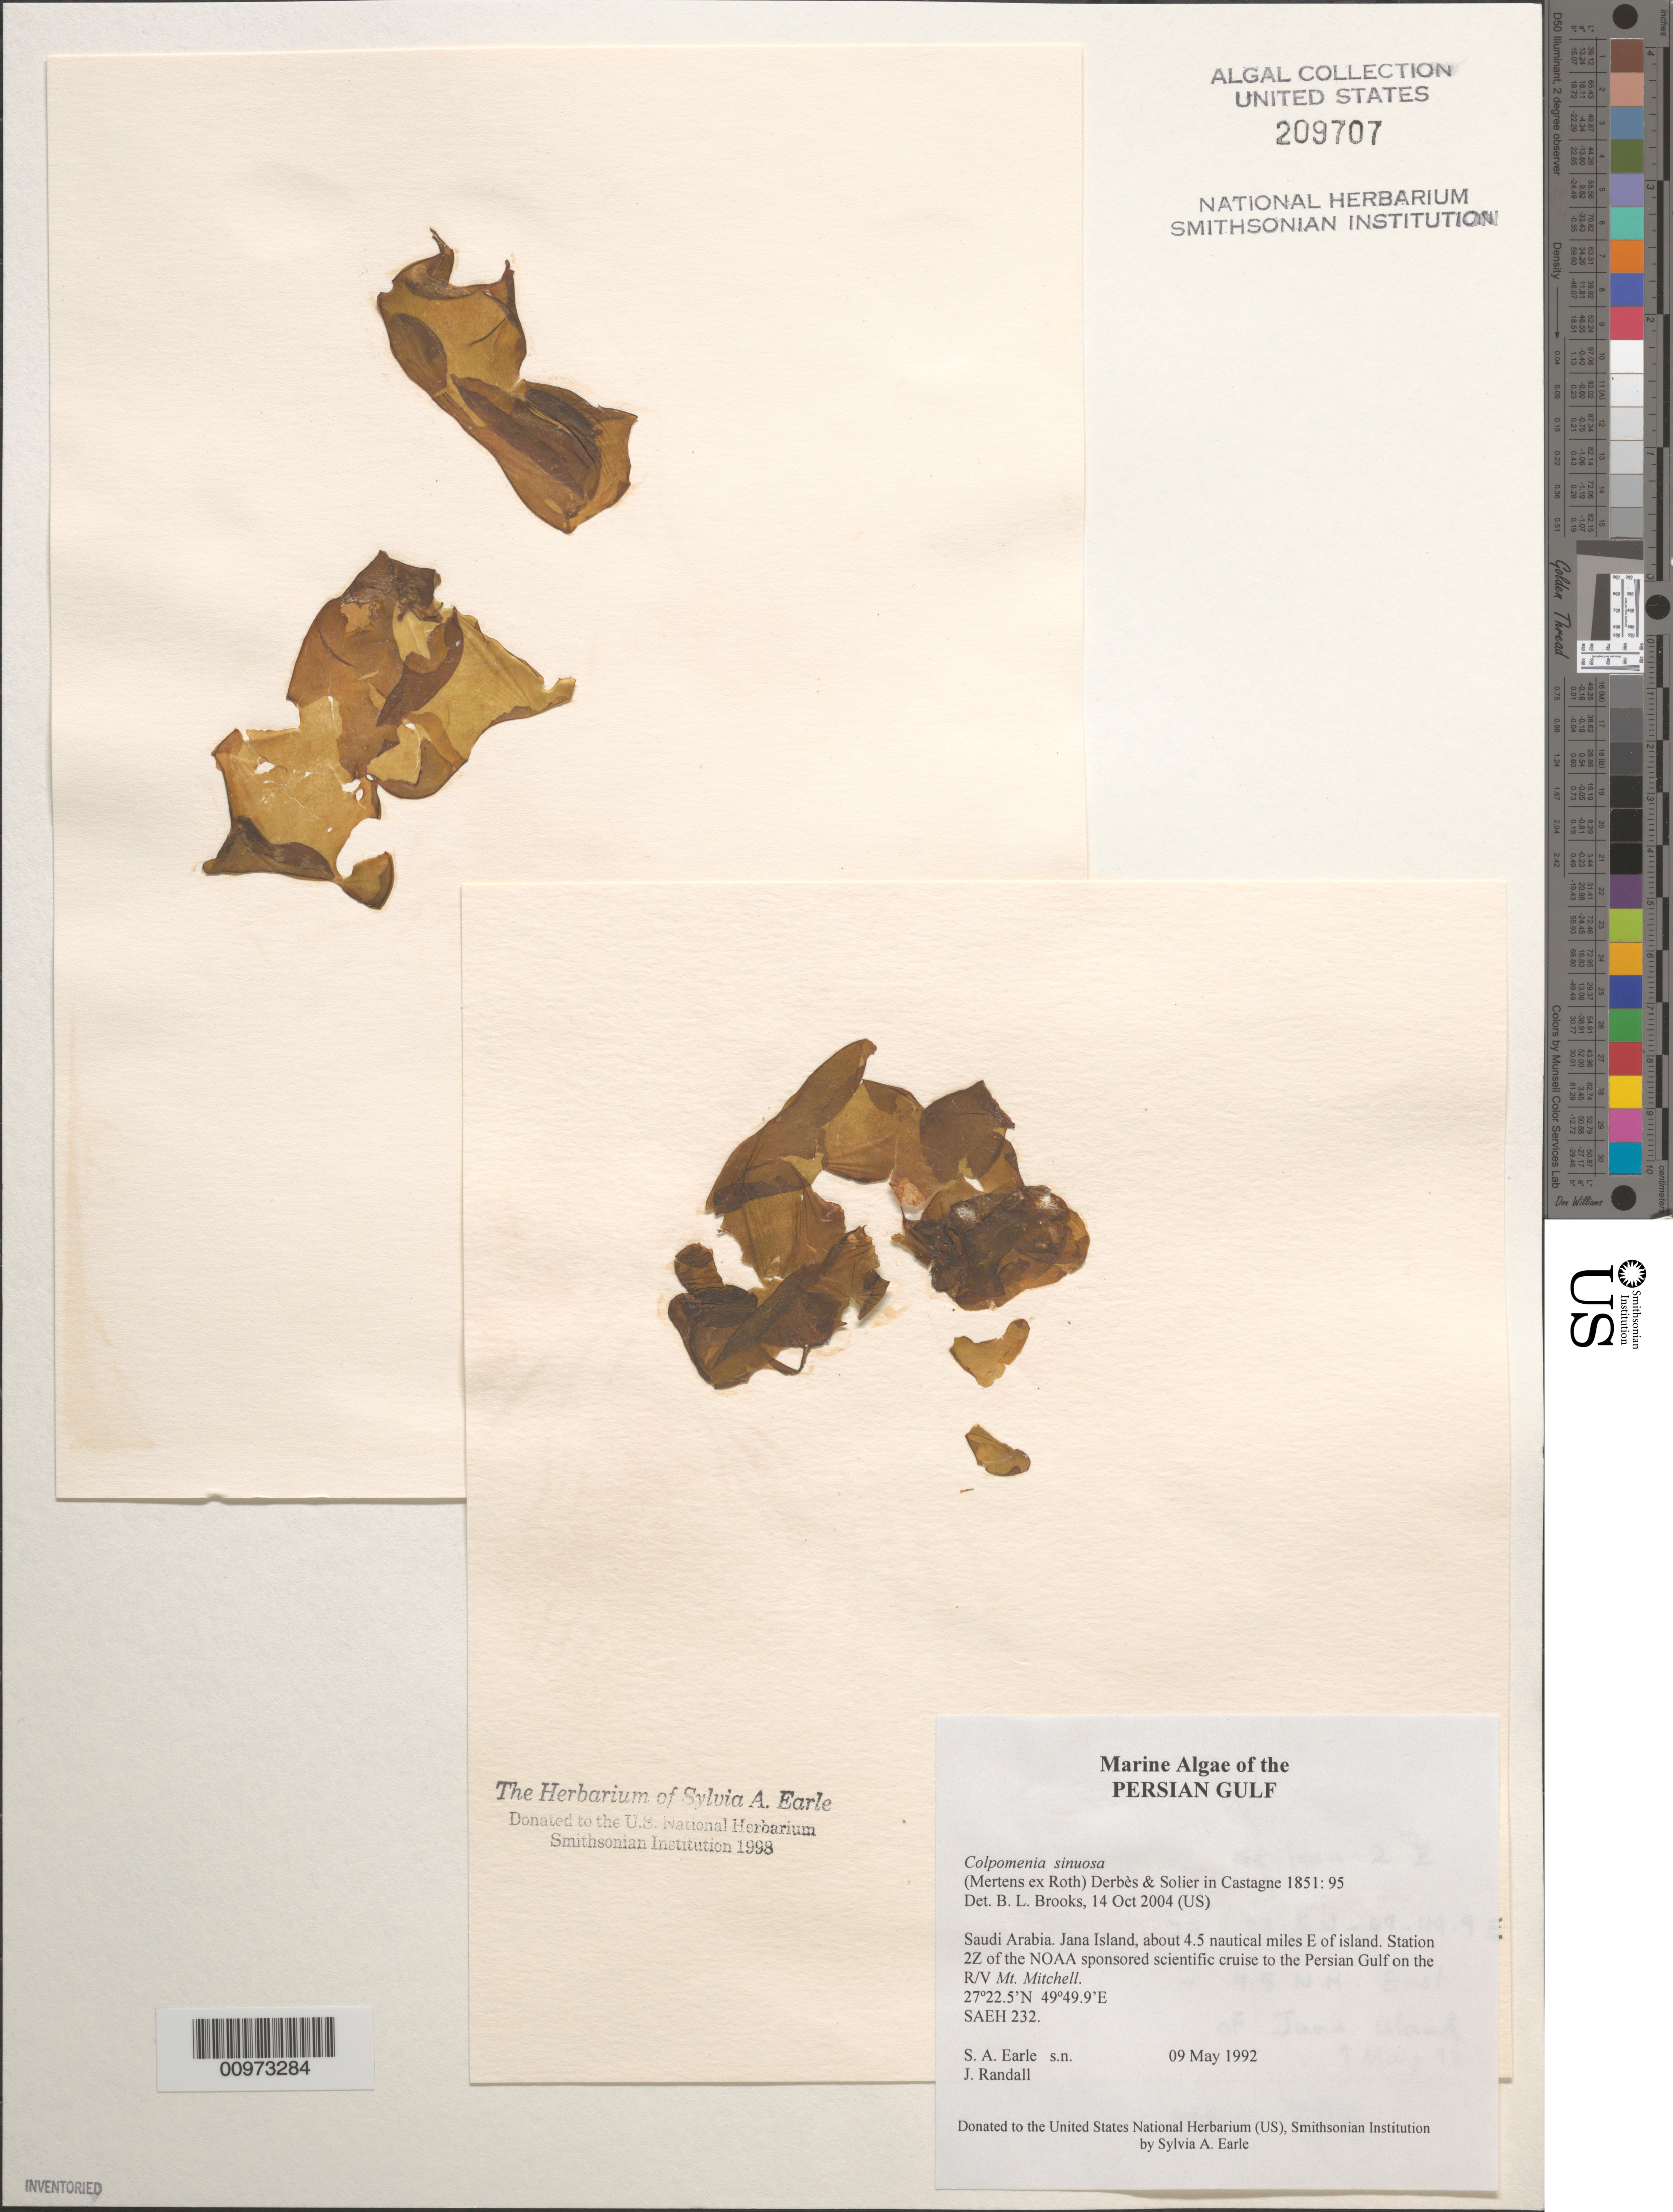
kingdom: Chromista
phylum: Ochrophyta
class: Phaeophyceae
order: Scytosiphonales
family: Scytosiphonaceae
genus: Colpomenia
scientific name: Colpomenia sinuosa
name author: (K. Mert. ex Roth) Derbes & Solier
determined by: Brooks, B. L., (BOT), Smithsonian Institution - National Museum of Natural History (UNITED STATES)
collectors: S. A. Earle & J. Randall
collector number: SAEH 232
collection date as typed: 09 May 1992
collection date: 1992-05-09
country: Saudi Arabia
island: Jana Island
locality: Persian Gulf, ca. 4.5. nautical miles east of island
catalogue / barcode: US 209707